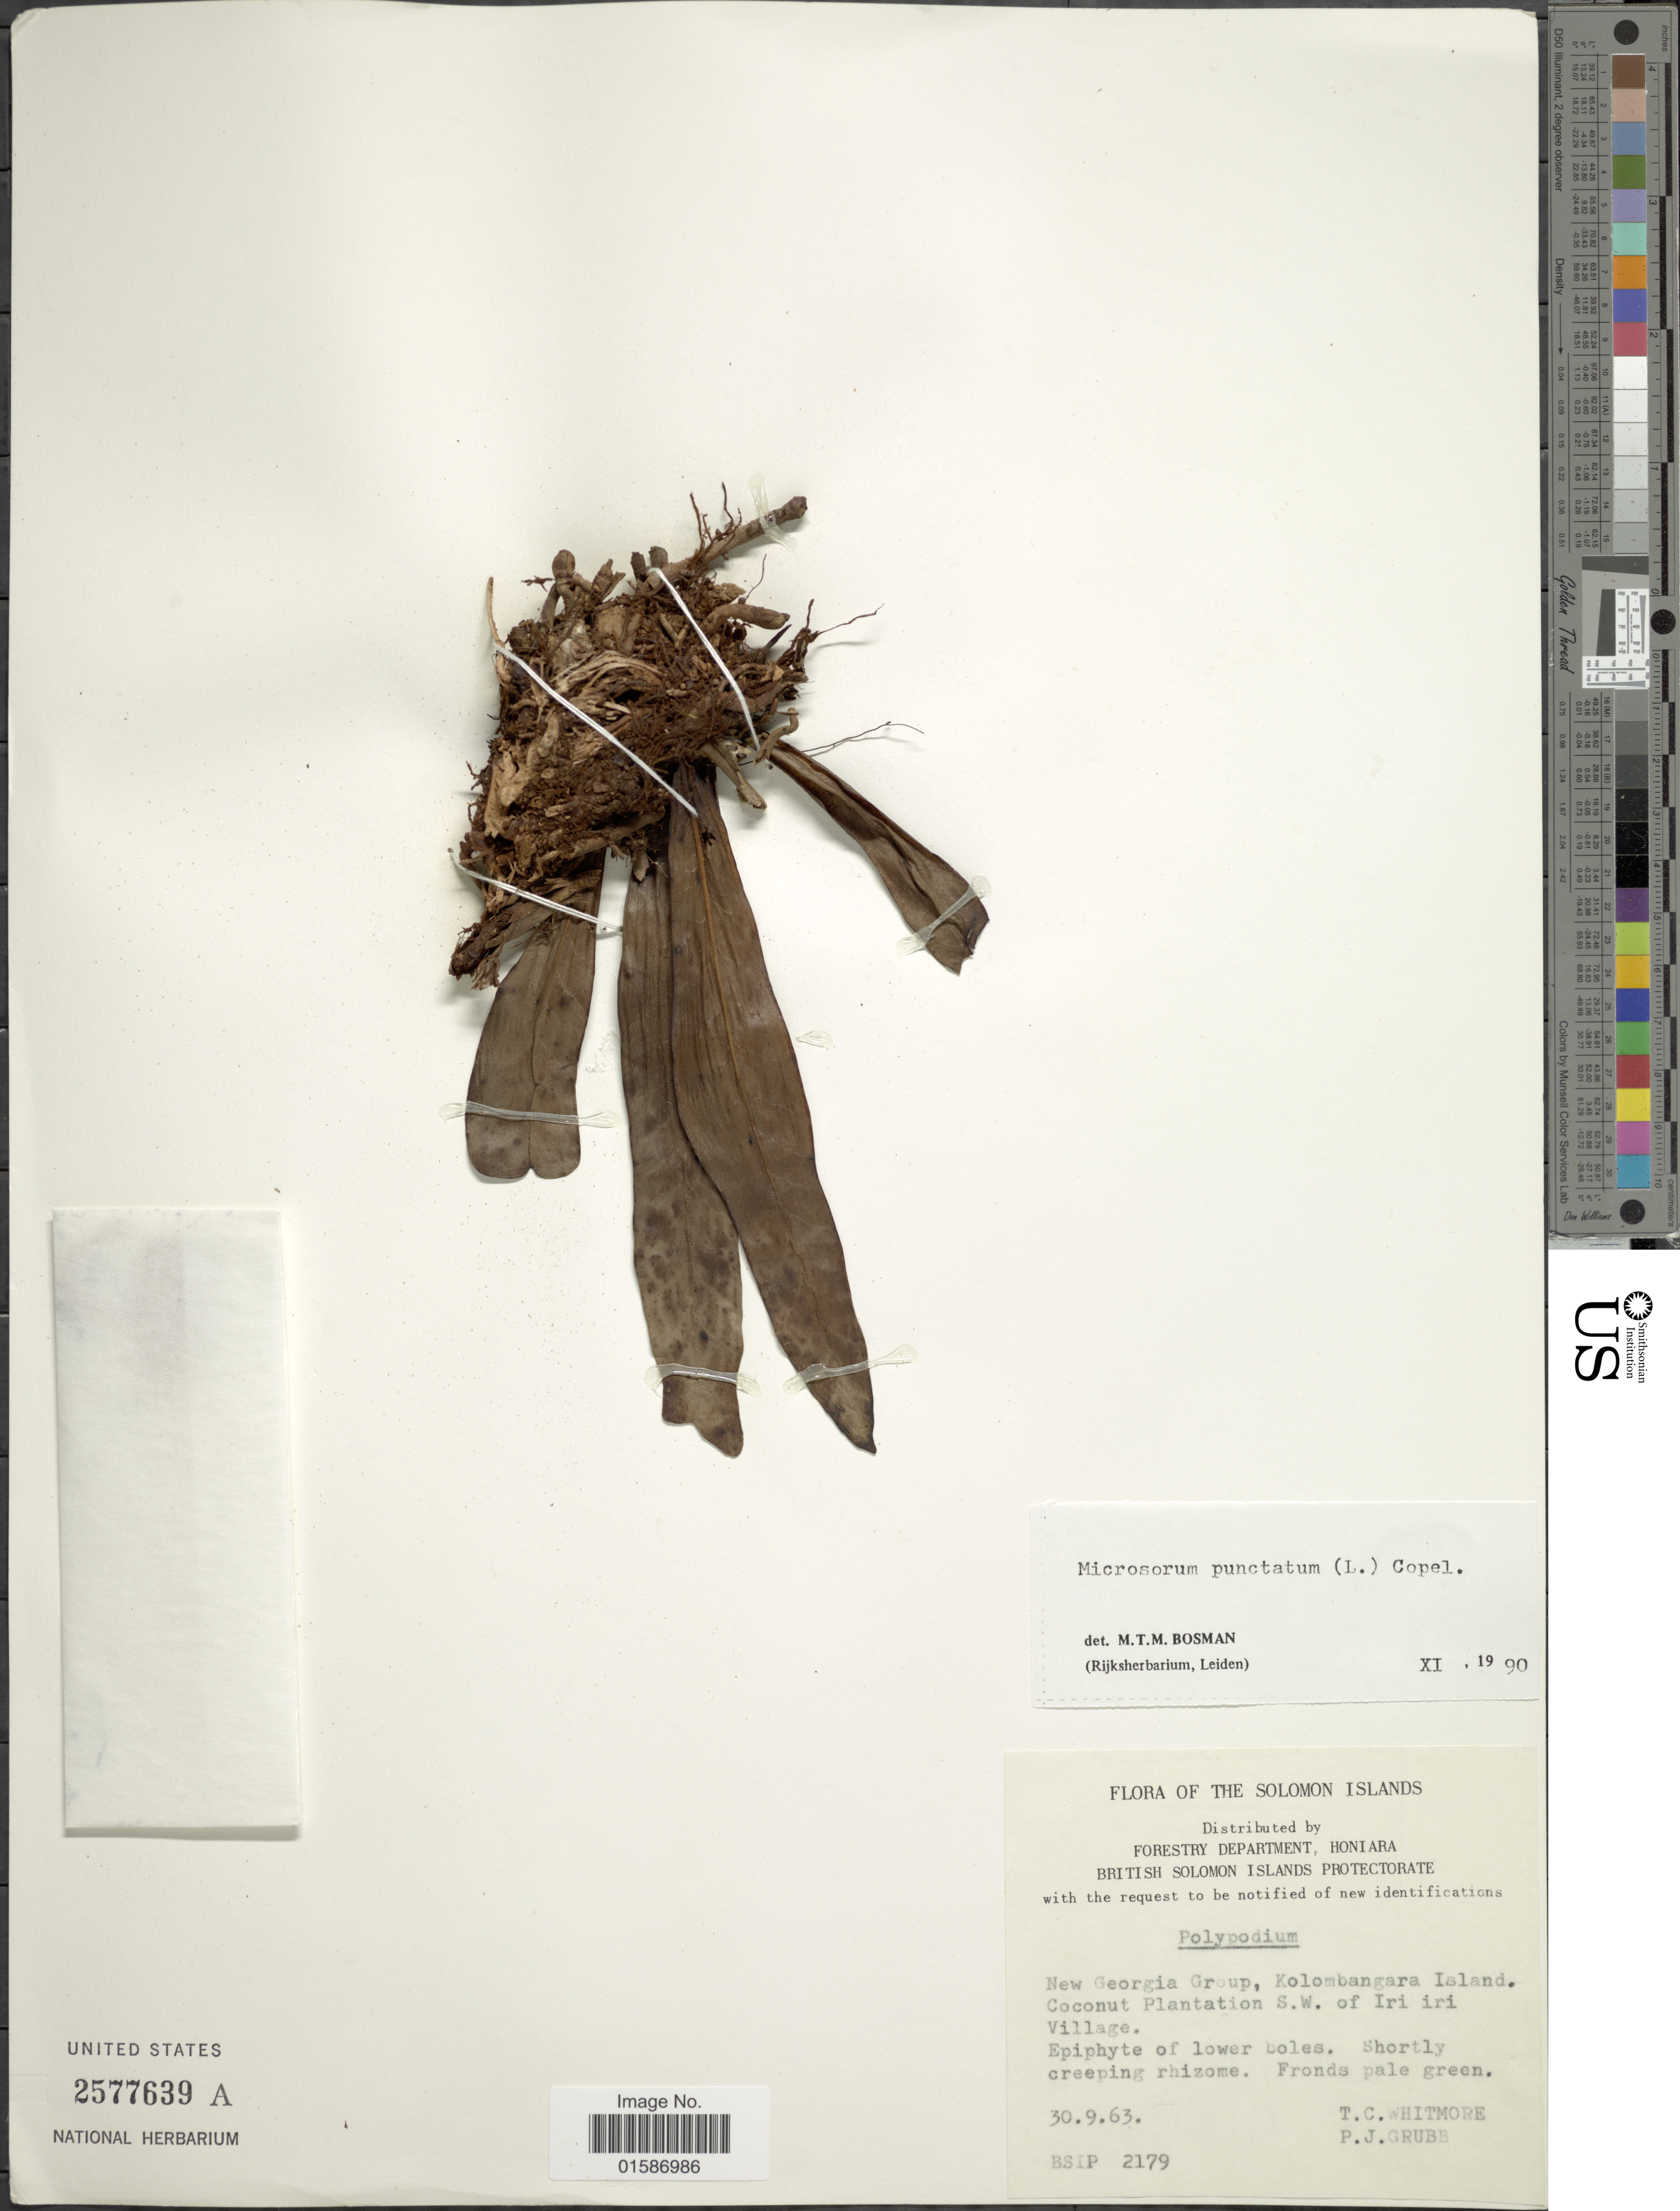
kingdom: Plantae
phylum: Tracheophyta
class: Polypodiopsida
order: Polypodiales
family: Polypodiaceae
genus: Microsorum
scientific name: Microsorum punctatum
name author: (L.) Copel.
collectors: T. C. Whitmore & P. J. Grubb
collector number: BSIP 2179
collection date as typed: Transcribed d/m/y: 30/9/63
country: Solomon Islands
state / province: Solomon Islands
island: Kolombangara [Nduke]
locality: New Georgia Group, Kolombangara Island. Coconut Plantation S.W. of Iri Iri Village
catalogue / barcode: US 2577639A